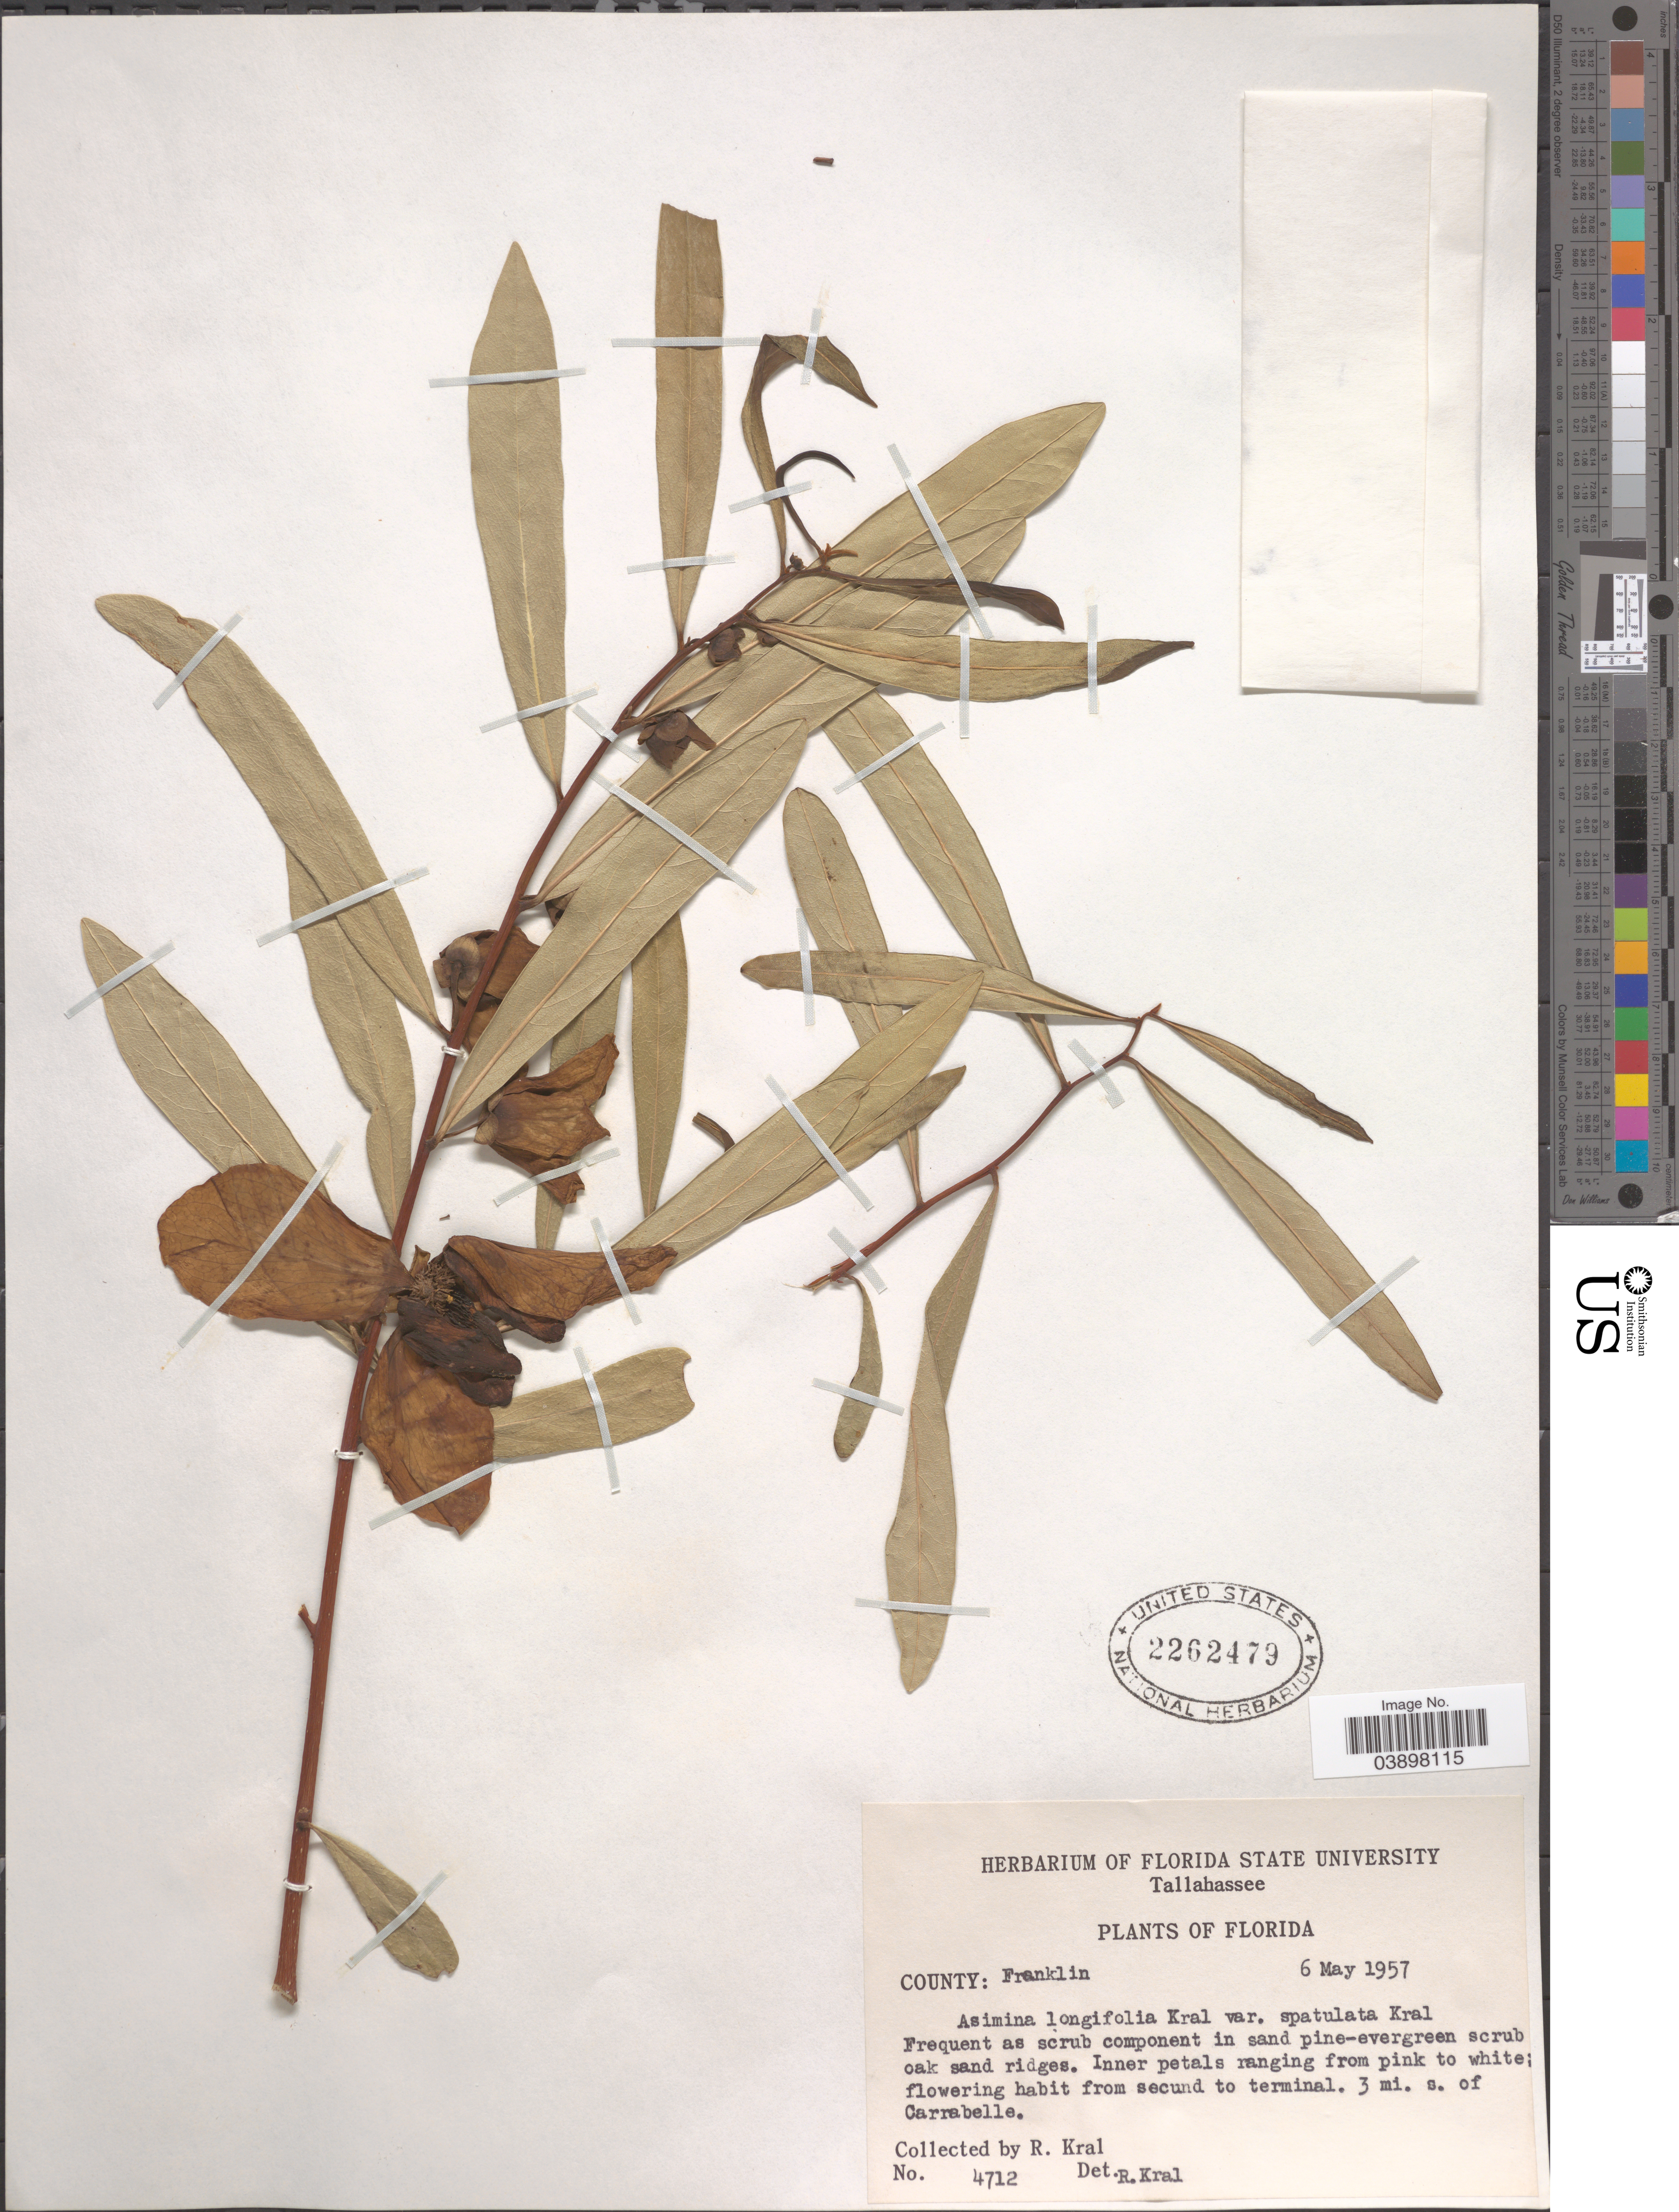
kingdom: Plantae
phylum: Tracheophyta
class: Magnoliopsida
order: Magnoliales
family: Annonaceae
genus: Asimina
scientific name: Asimina longifolia var. spatulata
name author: Kral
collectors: R. Kral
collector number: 4712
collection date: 1957-05-06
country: United States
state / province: Florida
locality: County: Franklin. 3 mi. s. of Carrabelle.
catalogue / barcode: US 2262479